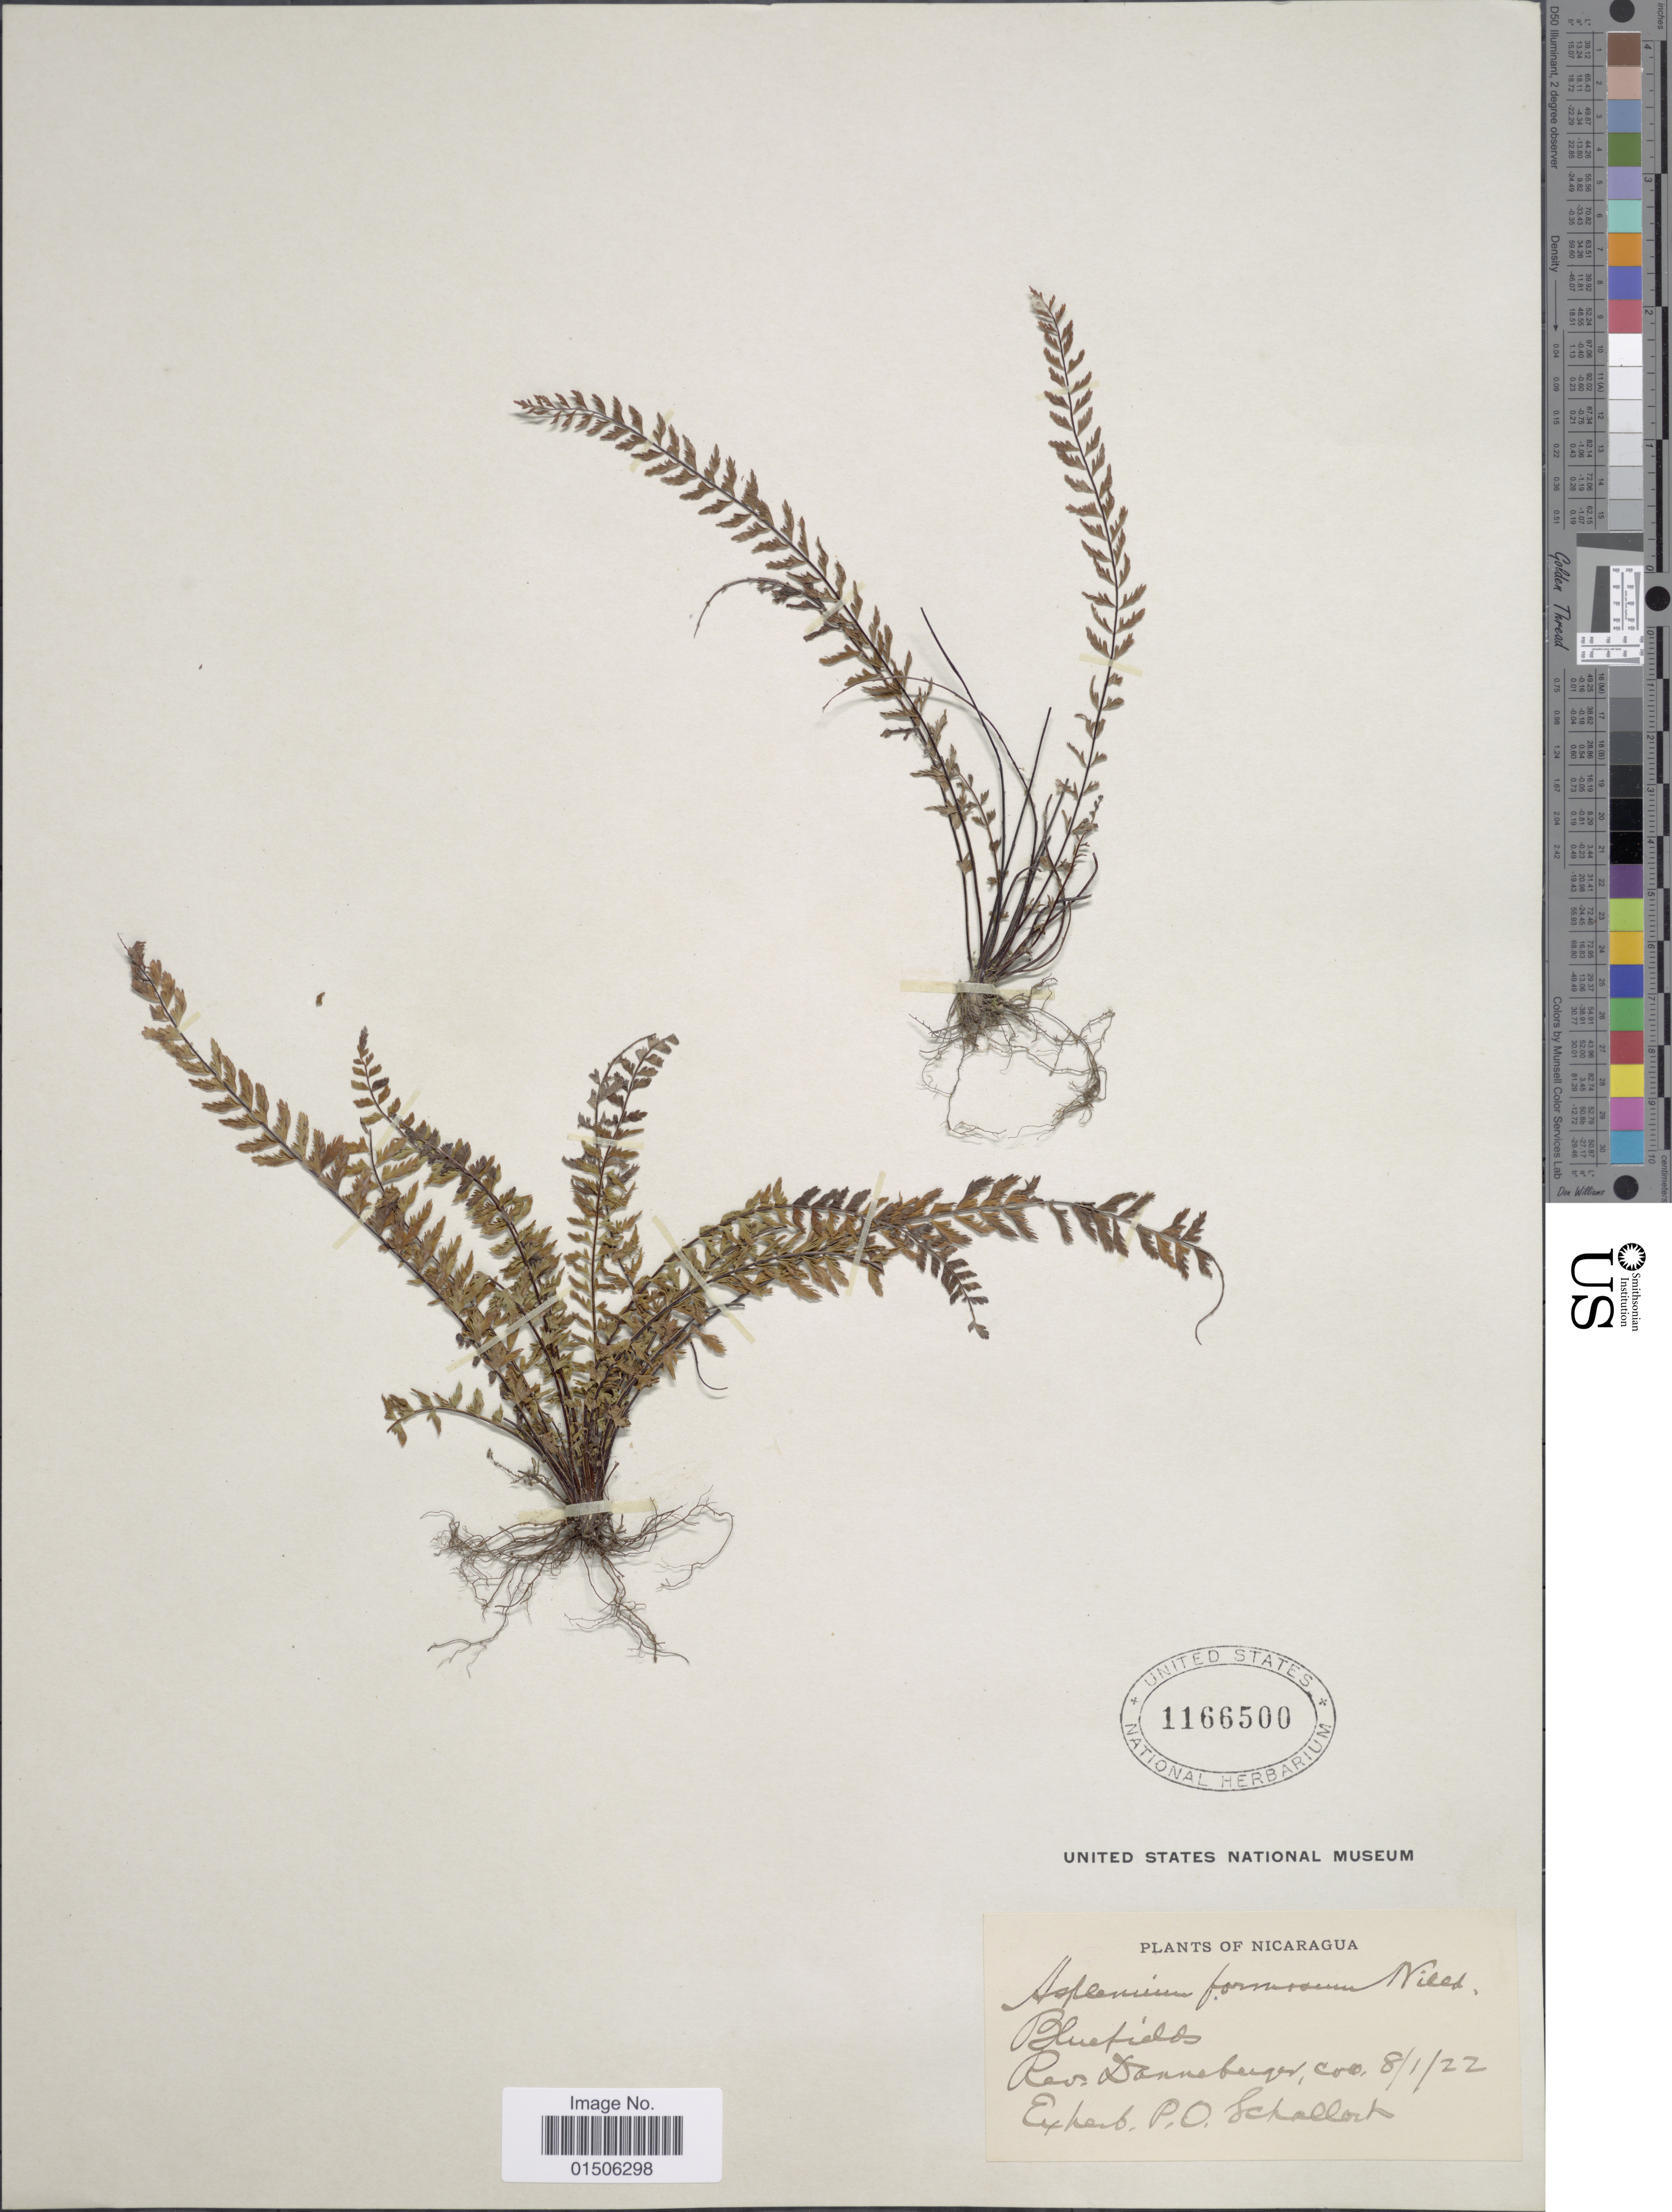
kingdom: Plantae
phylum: Tracheophyta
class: Polypodiopsida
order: Polypodiales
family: Aspleniaceae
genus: Asplenium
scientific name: Asplenium formosum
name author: Willd.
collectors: Danneberger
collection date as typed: Transcribed d/m/y: 8/1/22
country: Nicaragua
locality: Bluefields, Nicaragua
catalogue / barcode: US 1166500